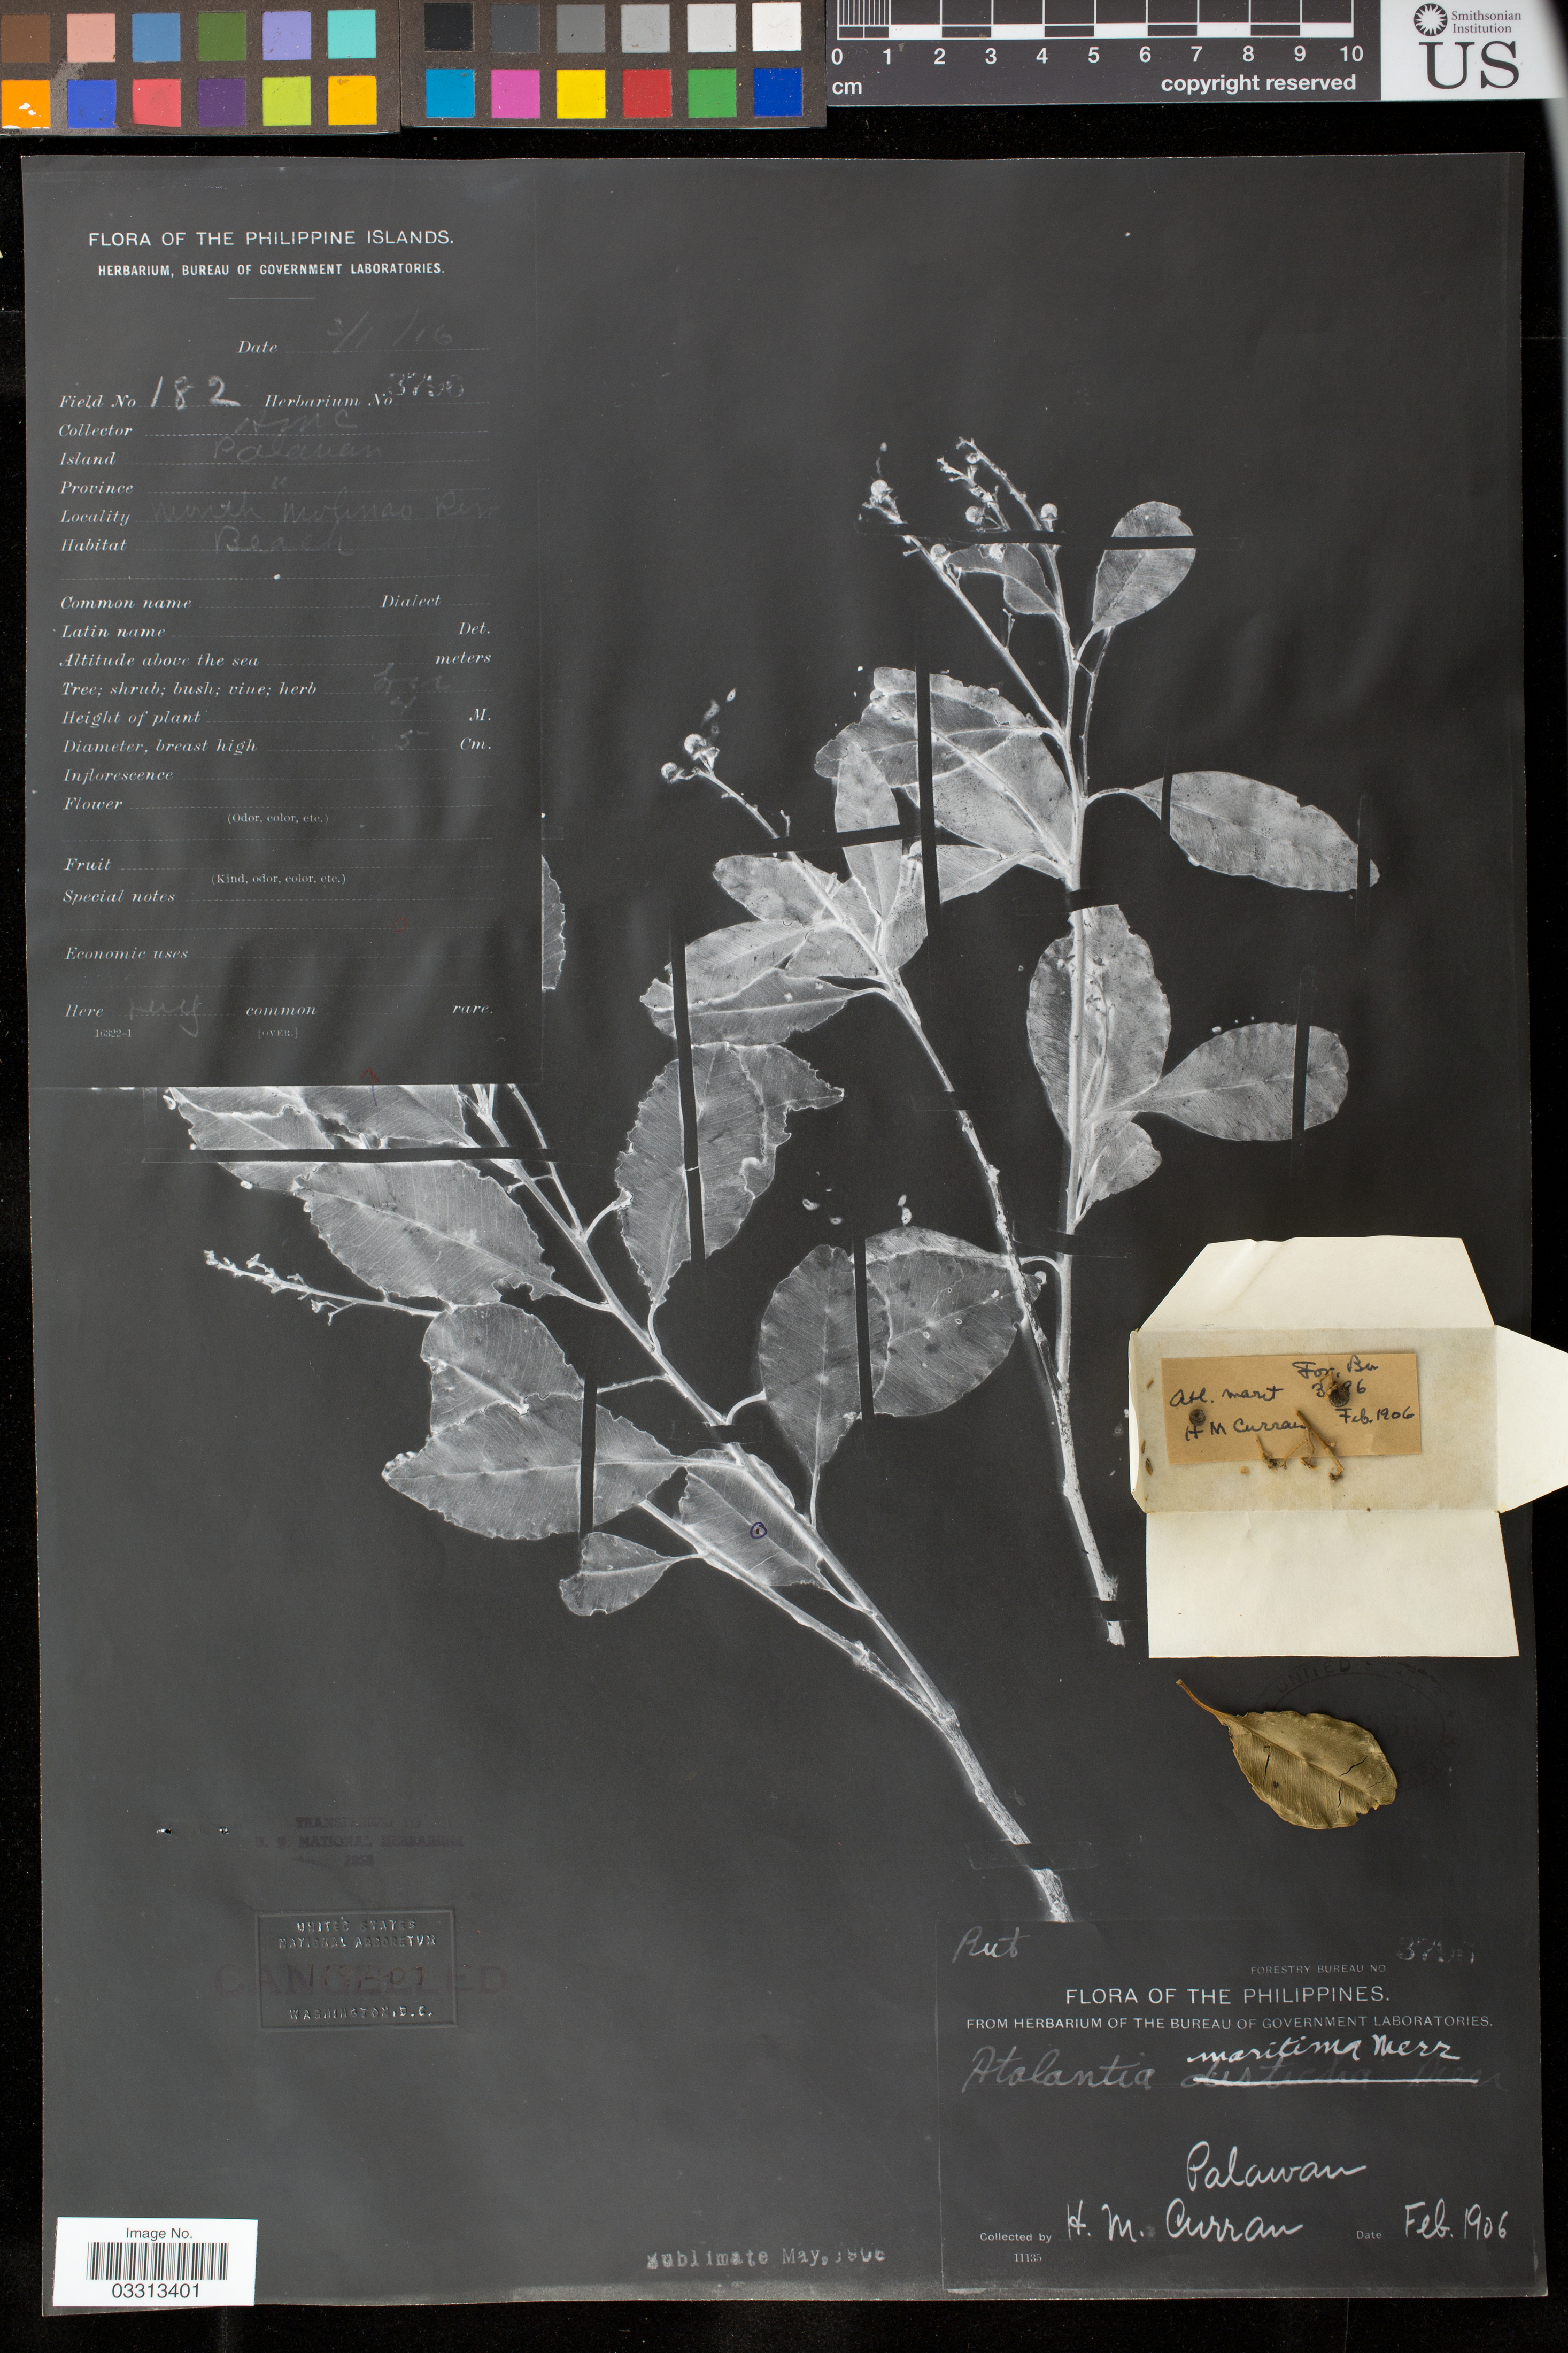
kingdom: Plantae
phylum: Tracheophyta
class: Magnoliopsida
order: Sapindales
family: Rutaceae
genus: Atalantia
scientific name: Atalantia maritima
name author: Merr.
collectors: H. M. Curran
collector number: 182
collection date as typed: Feb 1906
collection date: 1906-02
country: Philippines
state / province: Mimaropa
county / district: Palawan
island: Palawan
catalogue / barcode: US 2335336